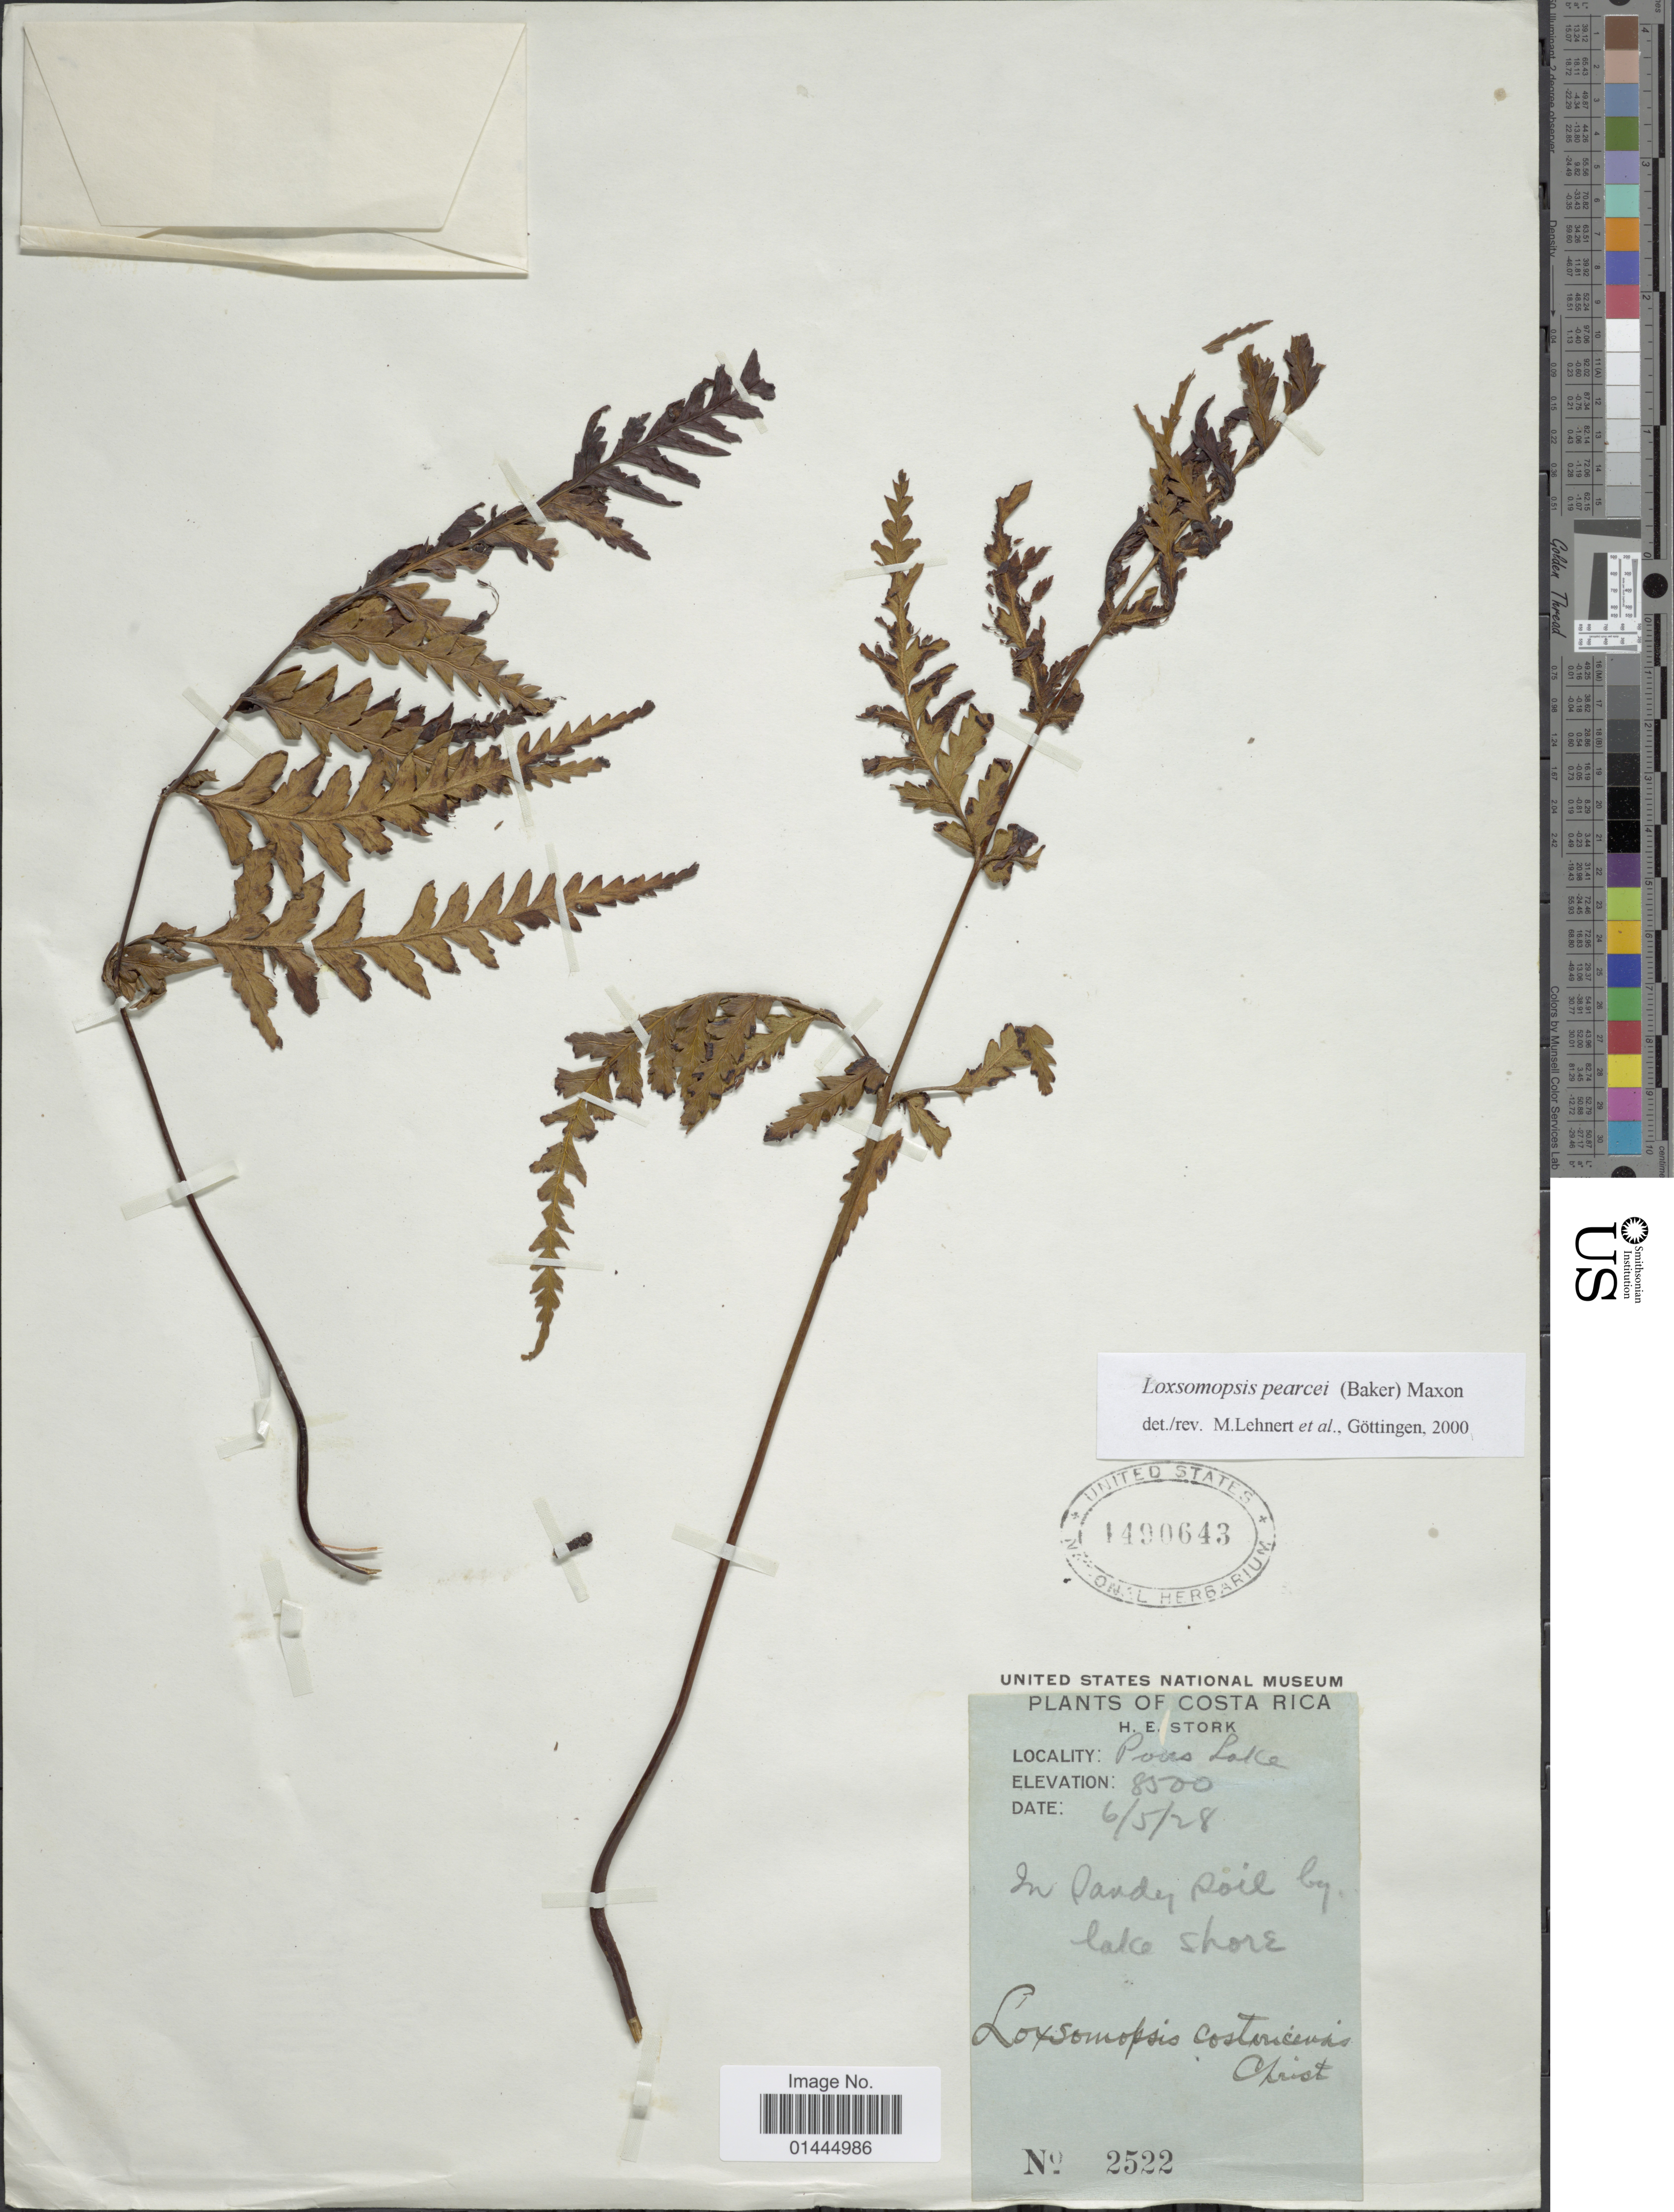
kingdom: Plantae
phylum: Tracheophyta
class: Polypodiopsida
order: Cyatheales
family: Loxsomataceae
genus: Loxsomopsis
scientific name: Loxsomopsis costaricensis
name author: Christ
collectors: H. E. Stork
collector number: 2522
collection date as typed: Transcribed d/m/y: 6/5/28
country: Costa Rica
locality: Poás Lake, in sandy soil by lake shore.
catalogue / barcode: US 1490643